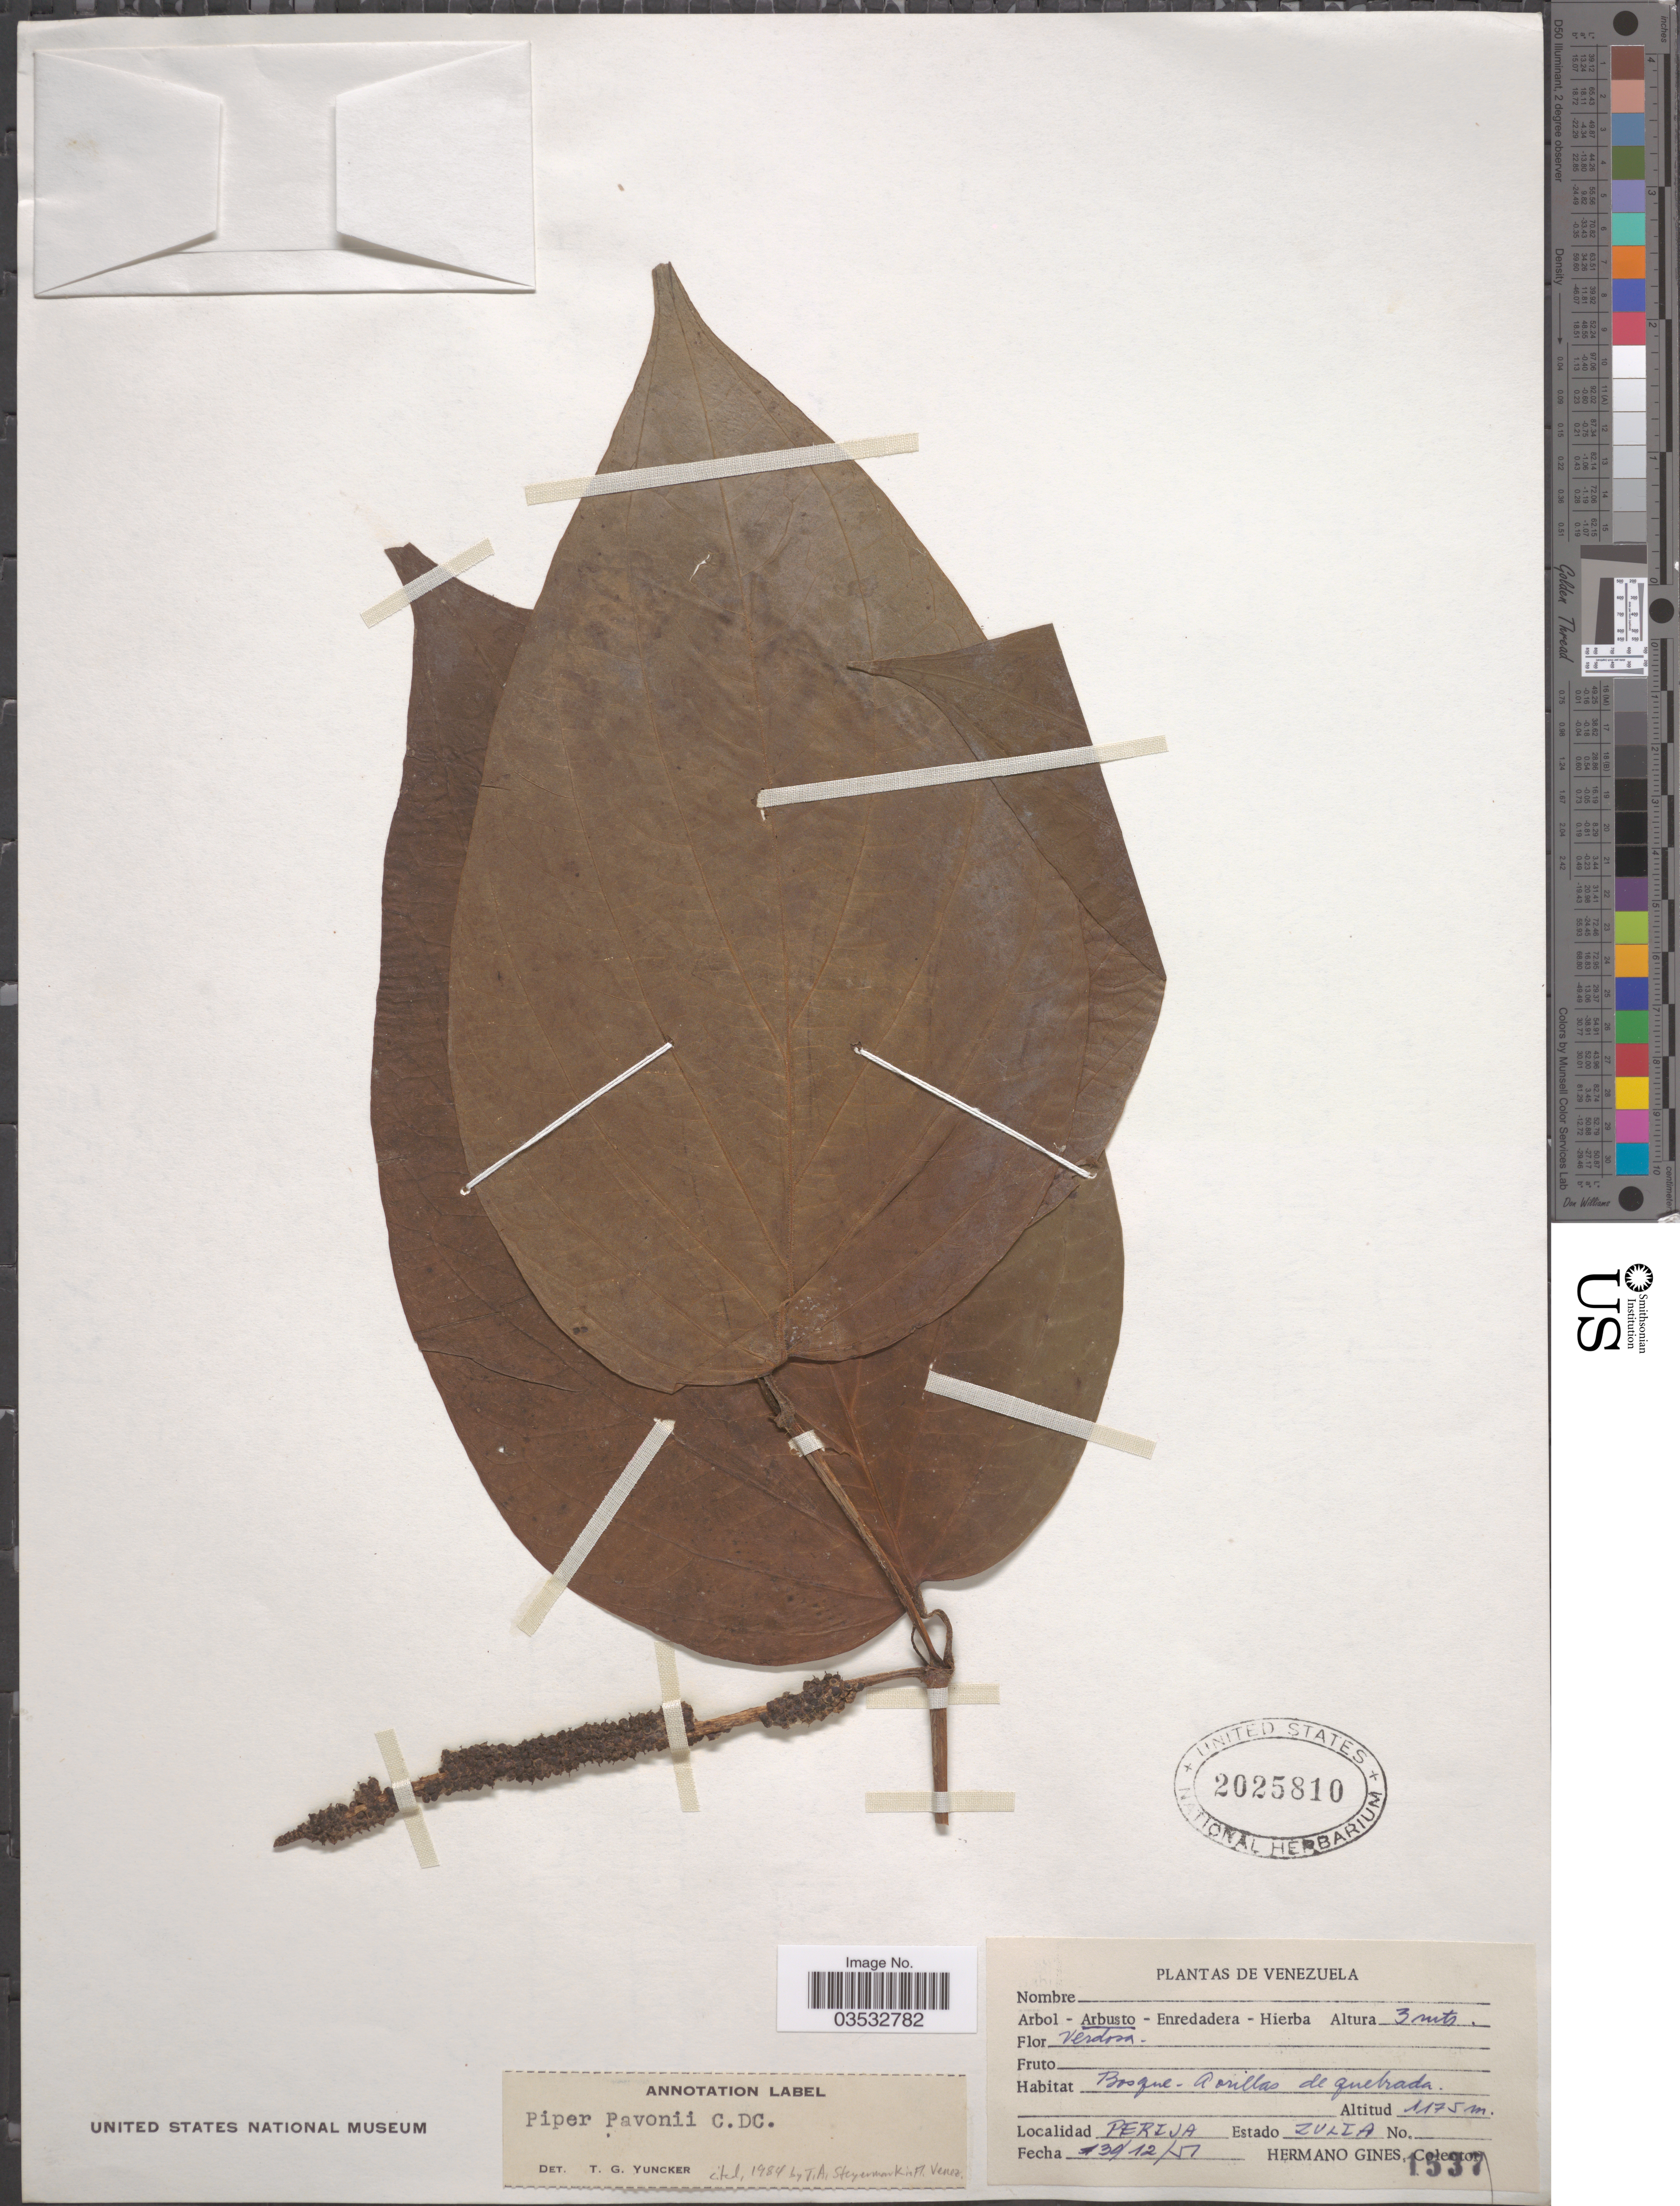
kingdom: Plantae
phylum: Tracheophyta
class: Magnoliopsida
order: Piperales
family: Piperaceae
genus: Piper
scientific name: Piper pavonii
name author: C. DC.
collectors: Bro. Gines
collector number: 1537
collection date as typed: Transcribed d/m/y: 30/12/51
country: Venezuela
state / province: Zulia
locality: Perija.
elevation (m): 1175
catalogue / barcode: US 2025810